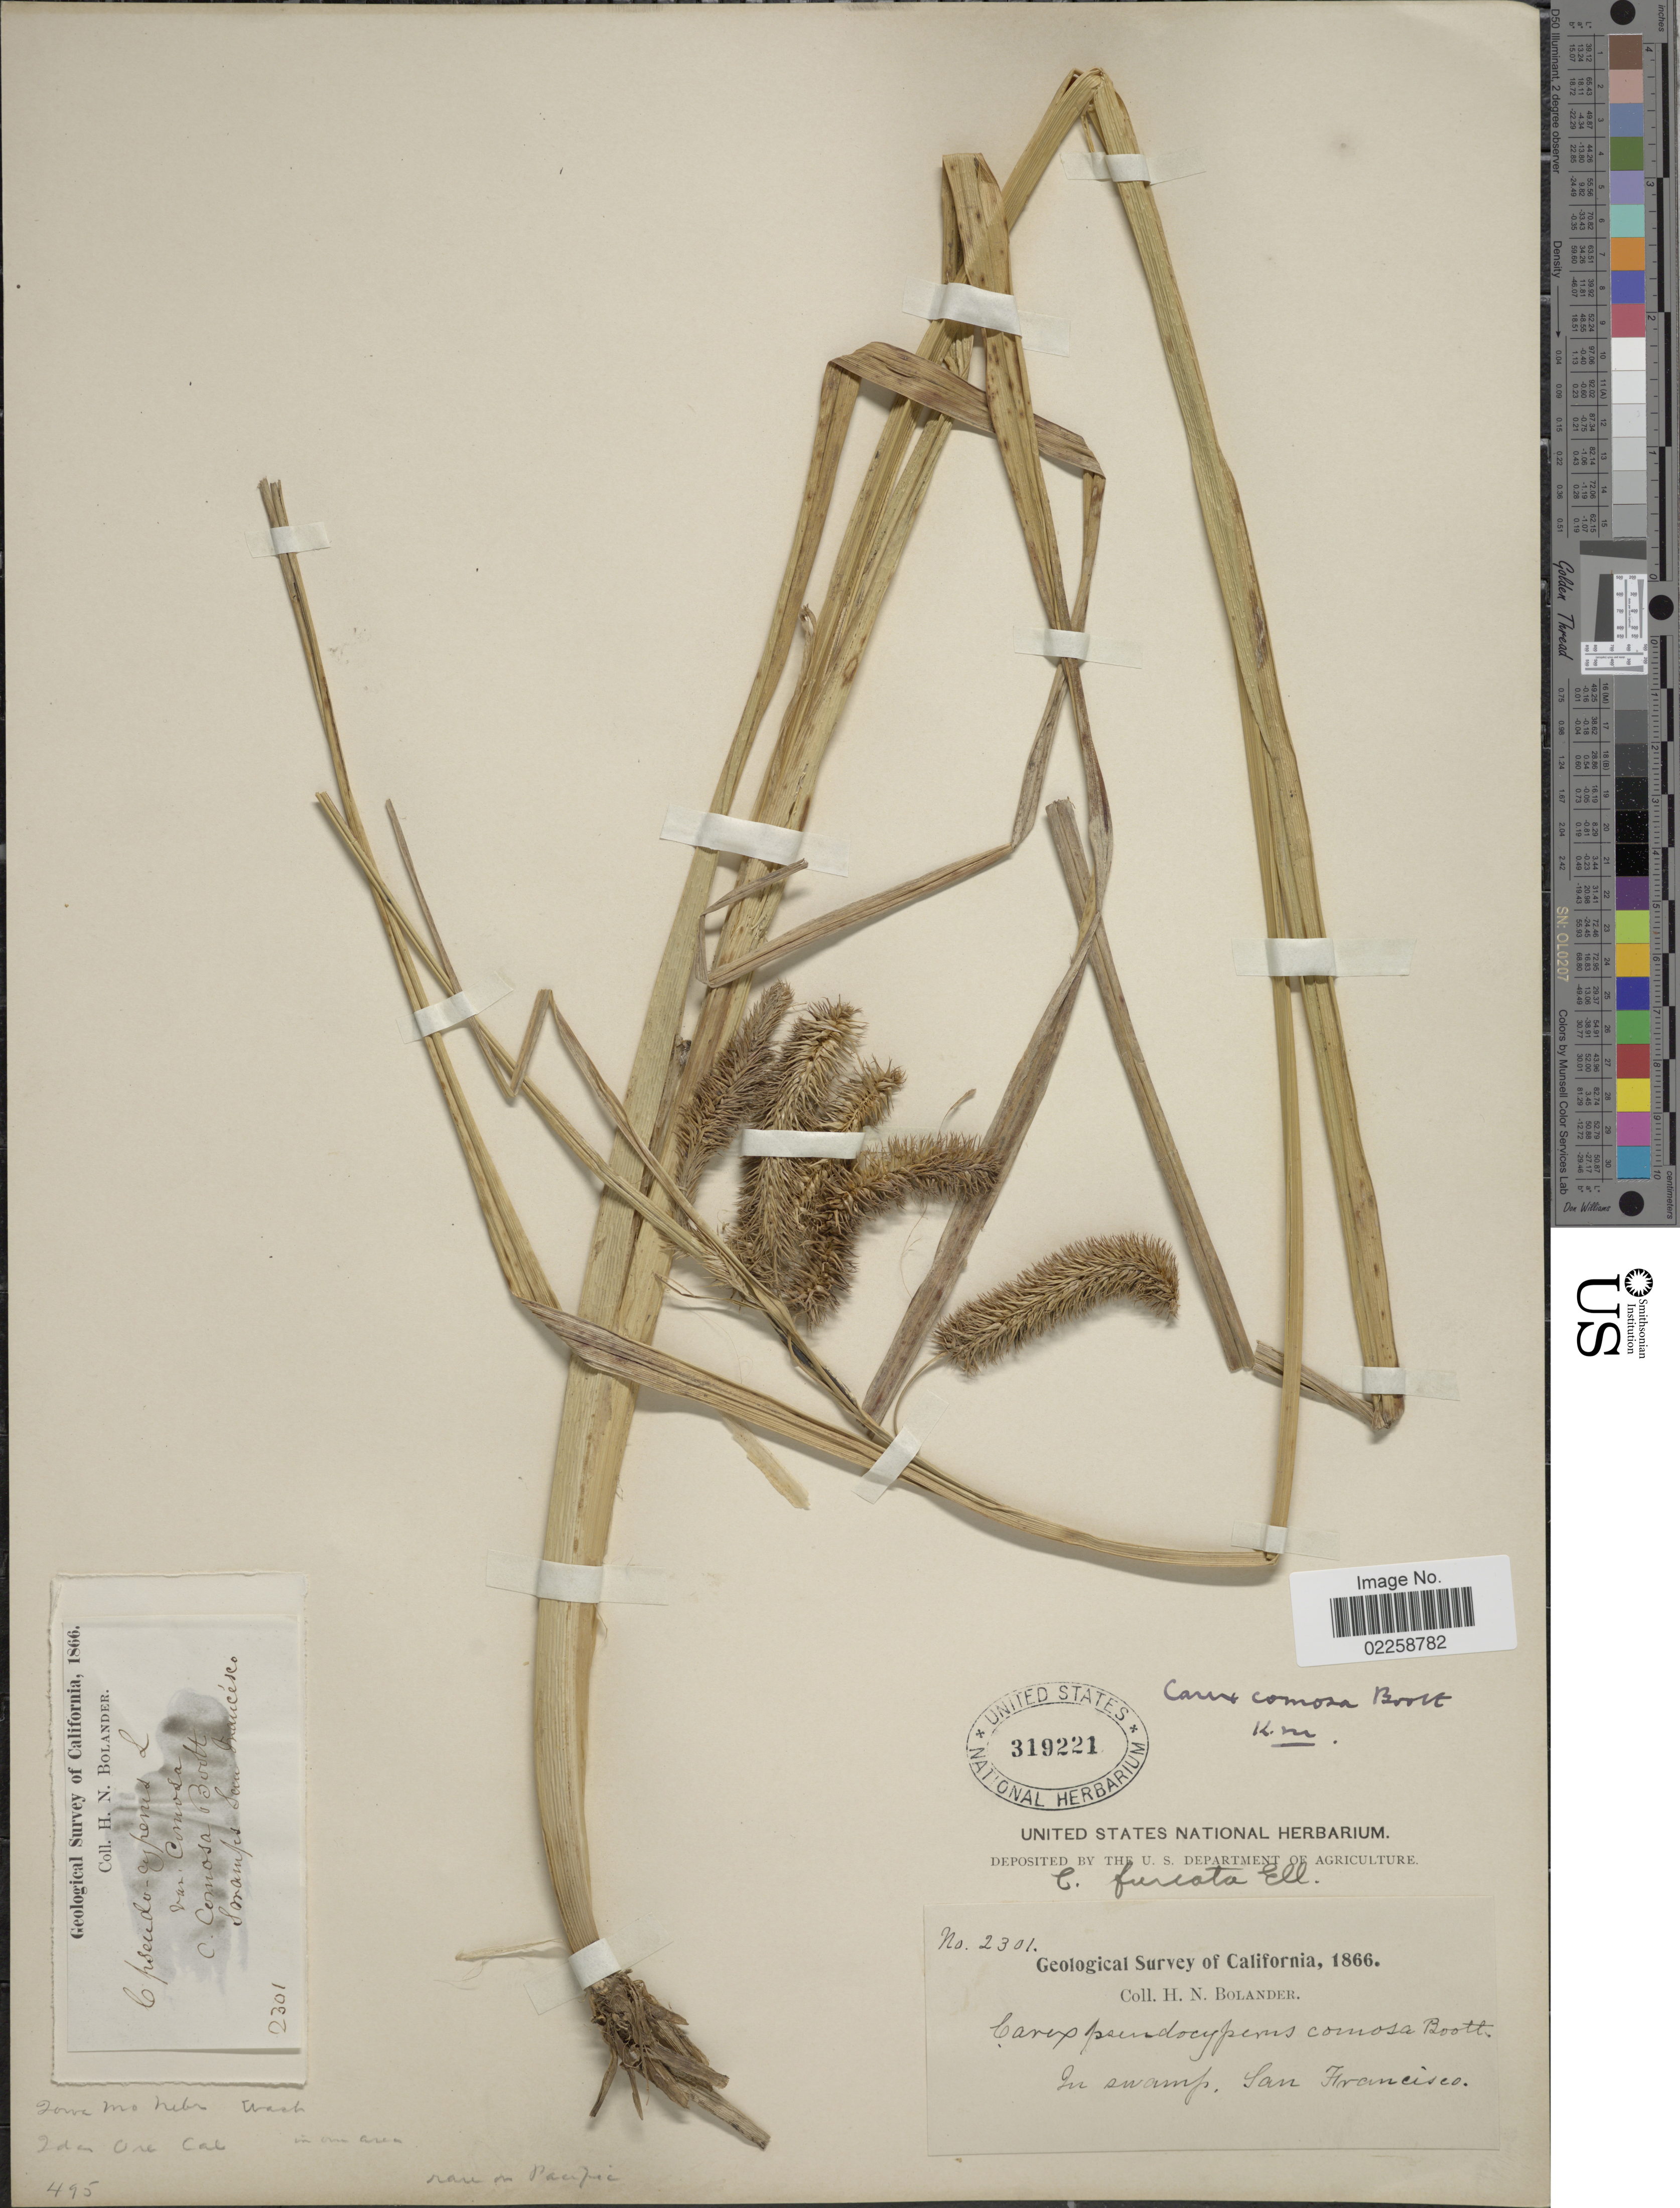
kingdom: Plantae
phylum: Tracheophyta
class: Liliopsida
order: Poales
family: Cyperaceae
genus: Carex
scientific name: Carex comosa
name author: Boott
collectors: H. Bolander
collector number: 2301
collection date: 1866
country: United States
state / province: California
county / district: San Francisco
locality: In swamp, San Francisco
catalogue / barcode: US 319221